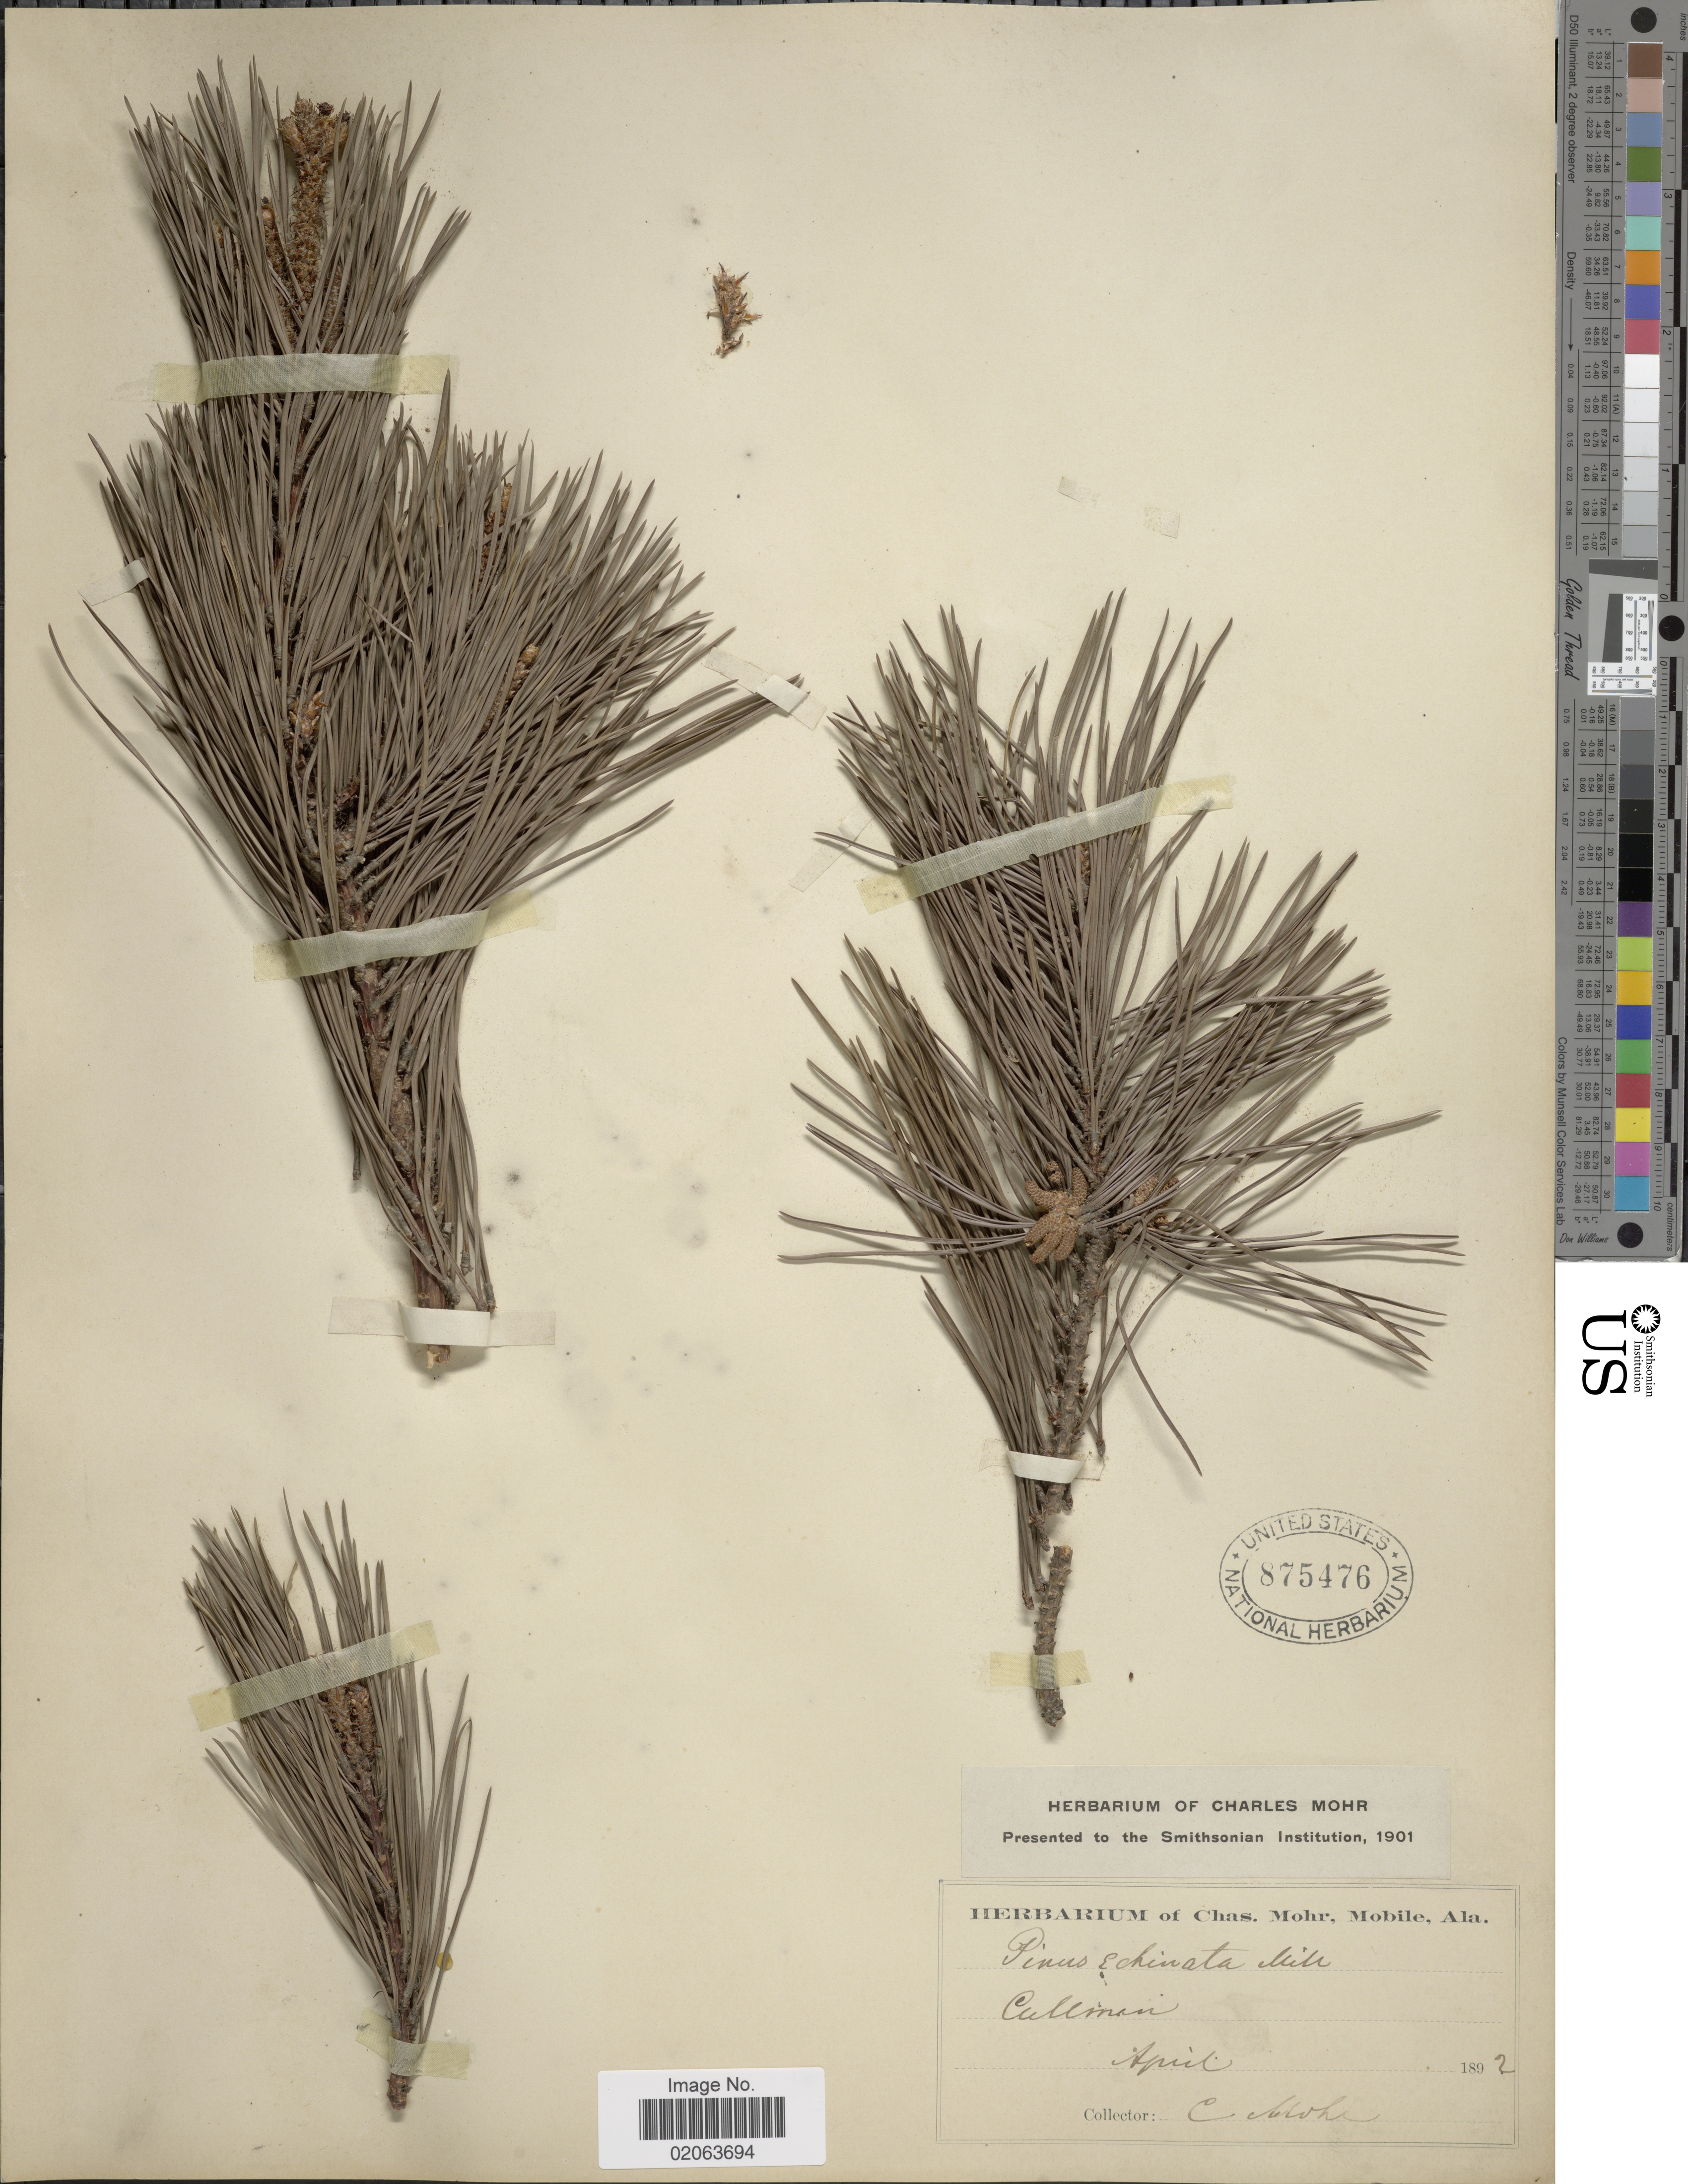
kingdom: Plantae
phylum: Tracheophyta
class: Pinopsida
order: Pinales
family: Pinaceae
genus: Pinus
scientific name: Pinus echinata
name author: Mill.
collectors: C. T. Mohr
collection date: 1892-04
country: United States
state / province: Alabama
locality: Cullman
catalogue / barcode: US 875476